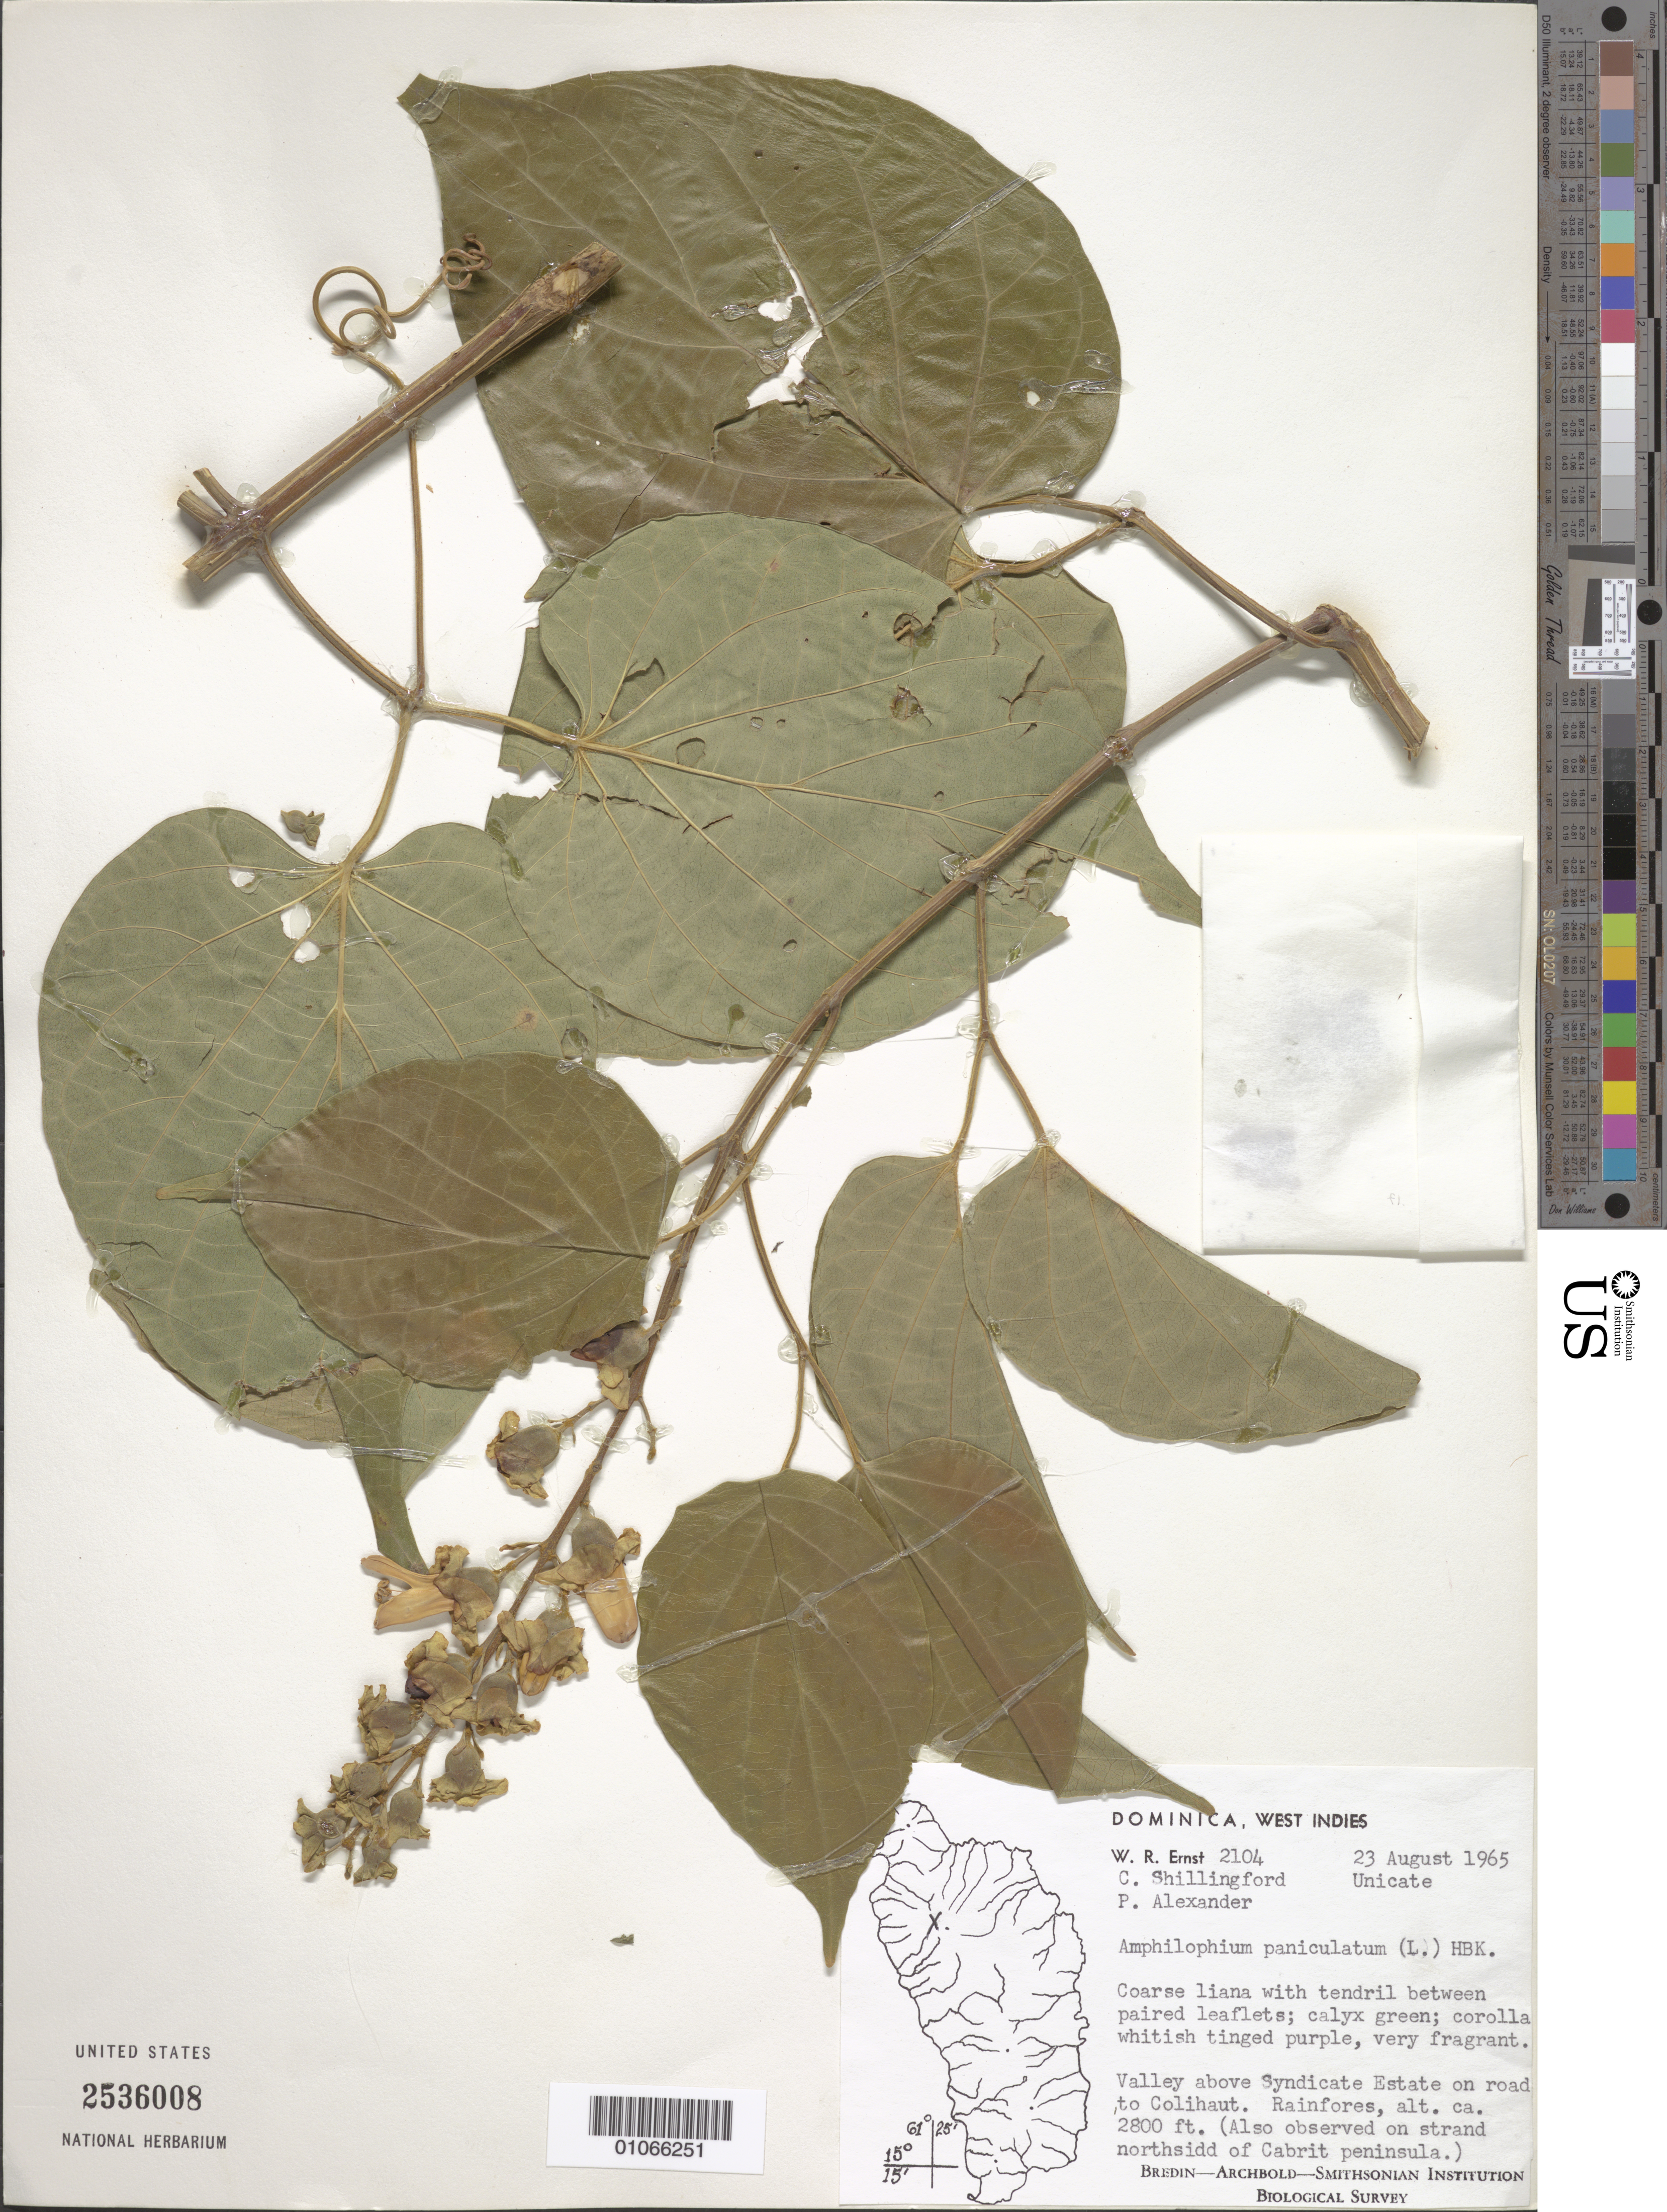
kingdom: Plantae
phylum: Tracheophyta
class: Magnoliopsida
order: Lamiales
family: Bignoniaceae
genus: Amphilophium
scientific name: Amphilophium paniculatum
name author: (L.) Kunth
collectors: W. R. Ernst, C. Shillingford & P. Alexander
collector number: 2104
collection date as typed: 23 Aug 1965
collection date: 1965-08-23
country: Dominica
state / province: St. Peter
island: Dominica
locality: Valley above Syndicate Estate on road to Colihaut, rainforest.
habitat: Rainforest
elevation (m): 853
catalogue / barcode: US 2536008